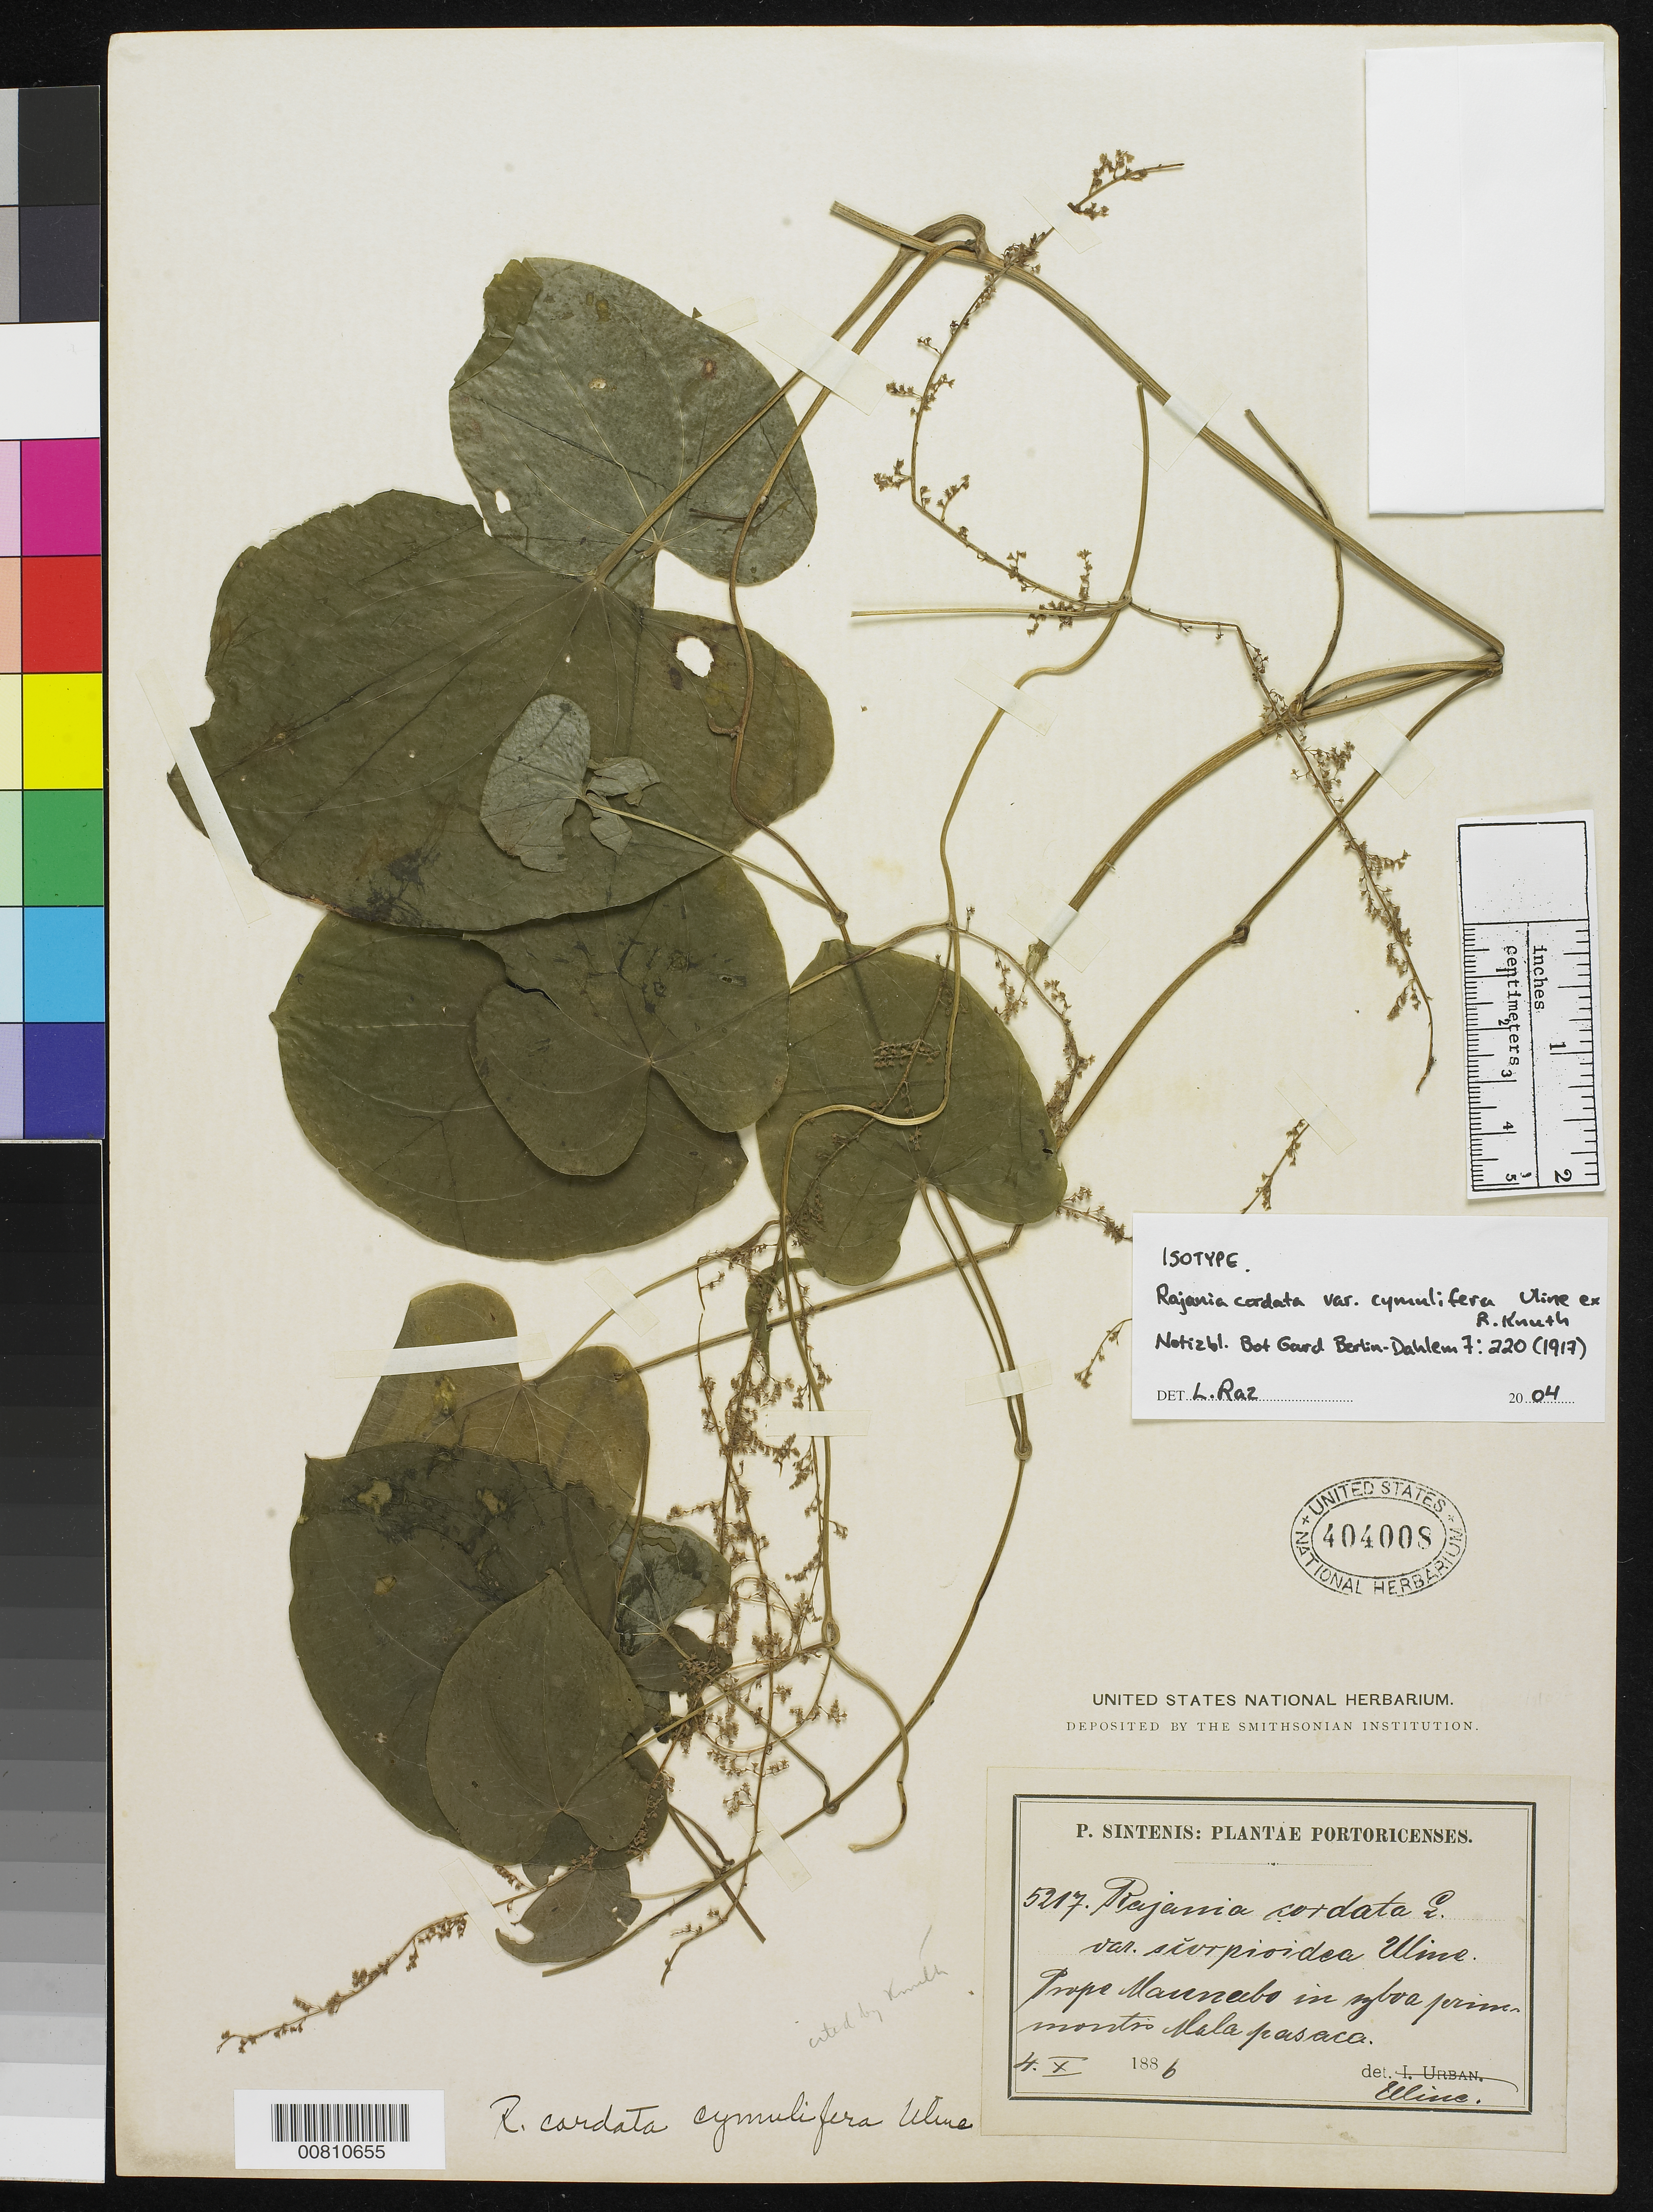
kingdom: Plantae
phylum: Tracheophyta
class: Liliopsida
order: Dioscoreales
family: Dioscoreaceae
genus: Rajania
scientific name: Rajania cordata var. cymulifera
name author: Uline ex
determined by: Raz, Lauren, (K)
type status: Isotype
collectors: P. Sintenis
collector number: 5217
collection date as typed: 04 Oct 1886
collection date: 1886-10-04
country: Puerto Rico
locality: Prope Maunabo in sylva prim. montis Malapasaca.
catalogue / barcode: US 404008